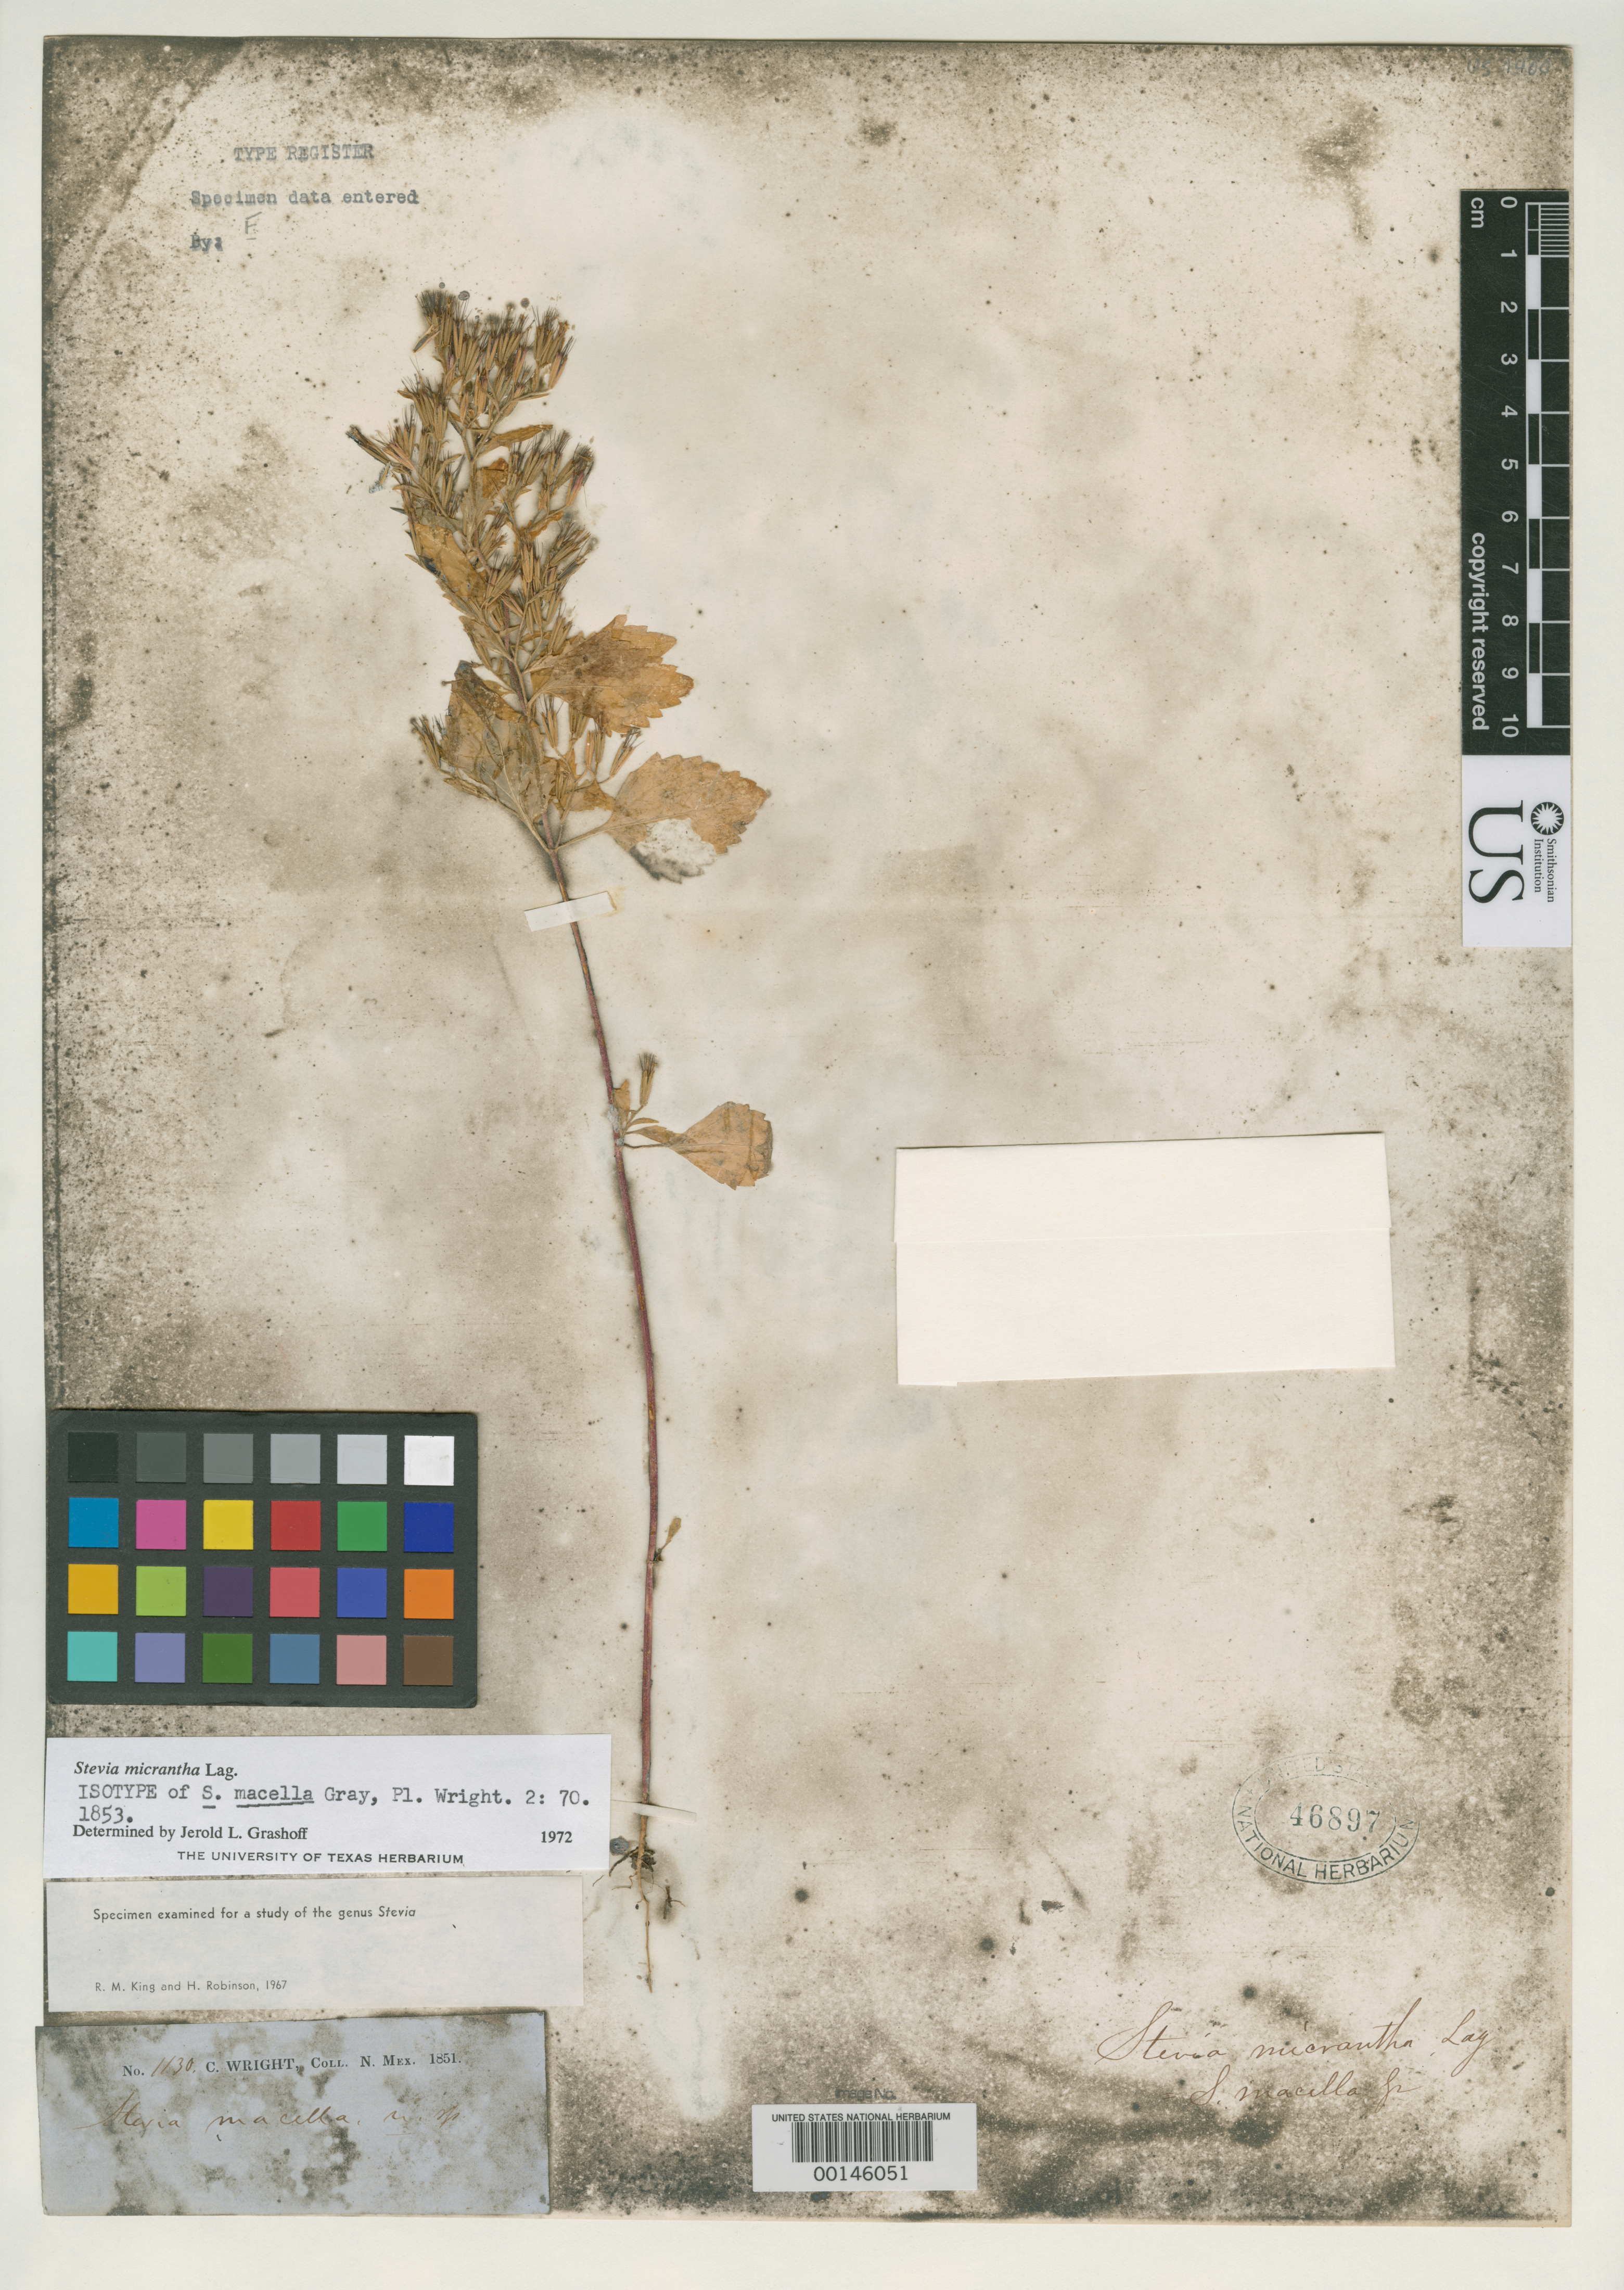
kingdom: Plantae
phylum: Tracheophyta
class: Magnoliopsida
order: Asterales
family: Asteraceae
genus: Stevia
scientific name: Stevia macella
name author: A. Gray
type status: Isotype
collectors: C. Wright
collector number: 1130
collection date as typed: Oct 1851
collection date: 1851-10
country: United States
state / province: New Mexico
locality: Cliffs of Copper Creek.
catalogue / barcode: US 46897